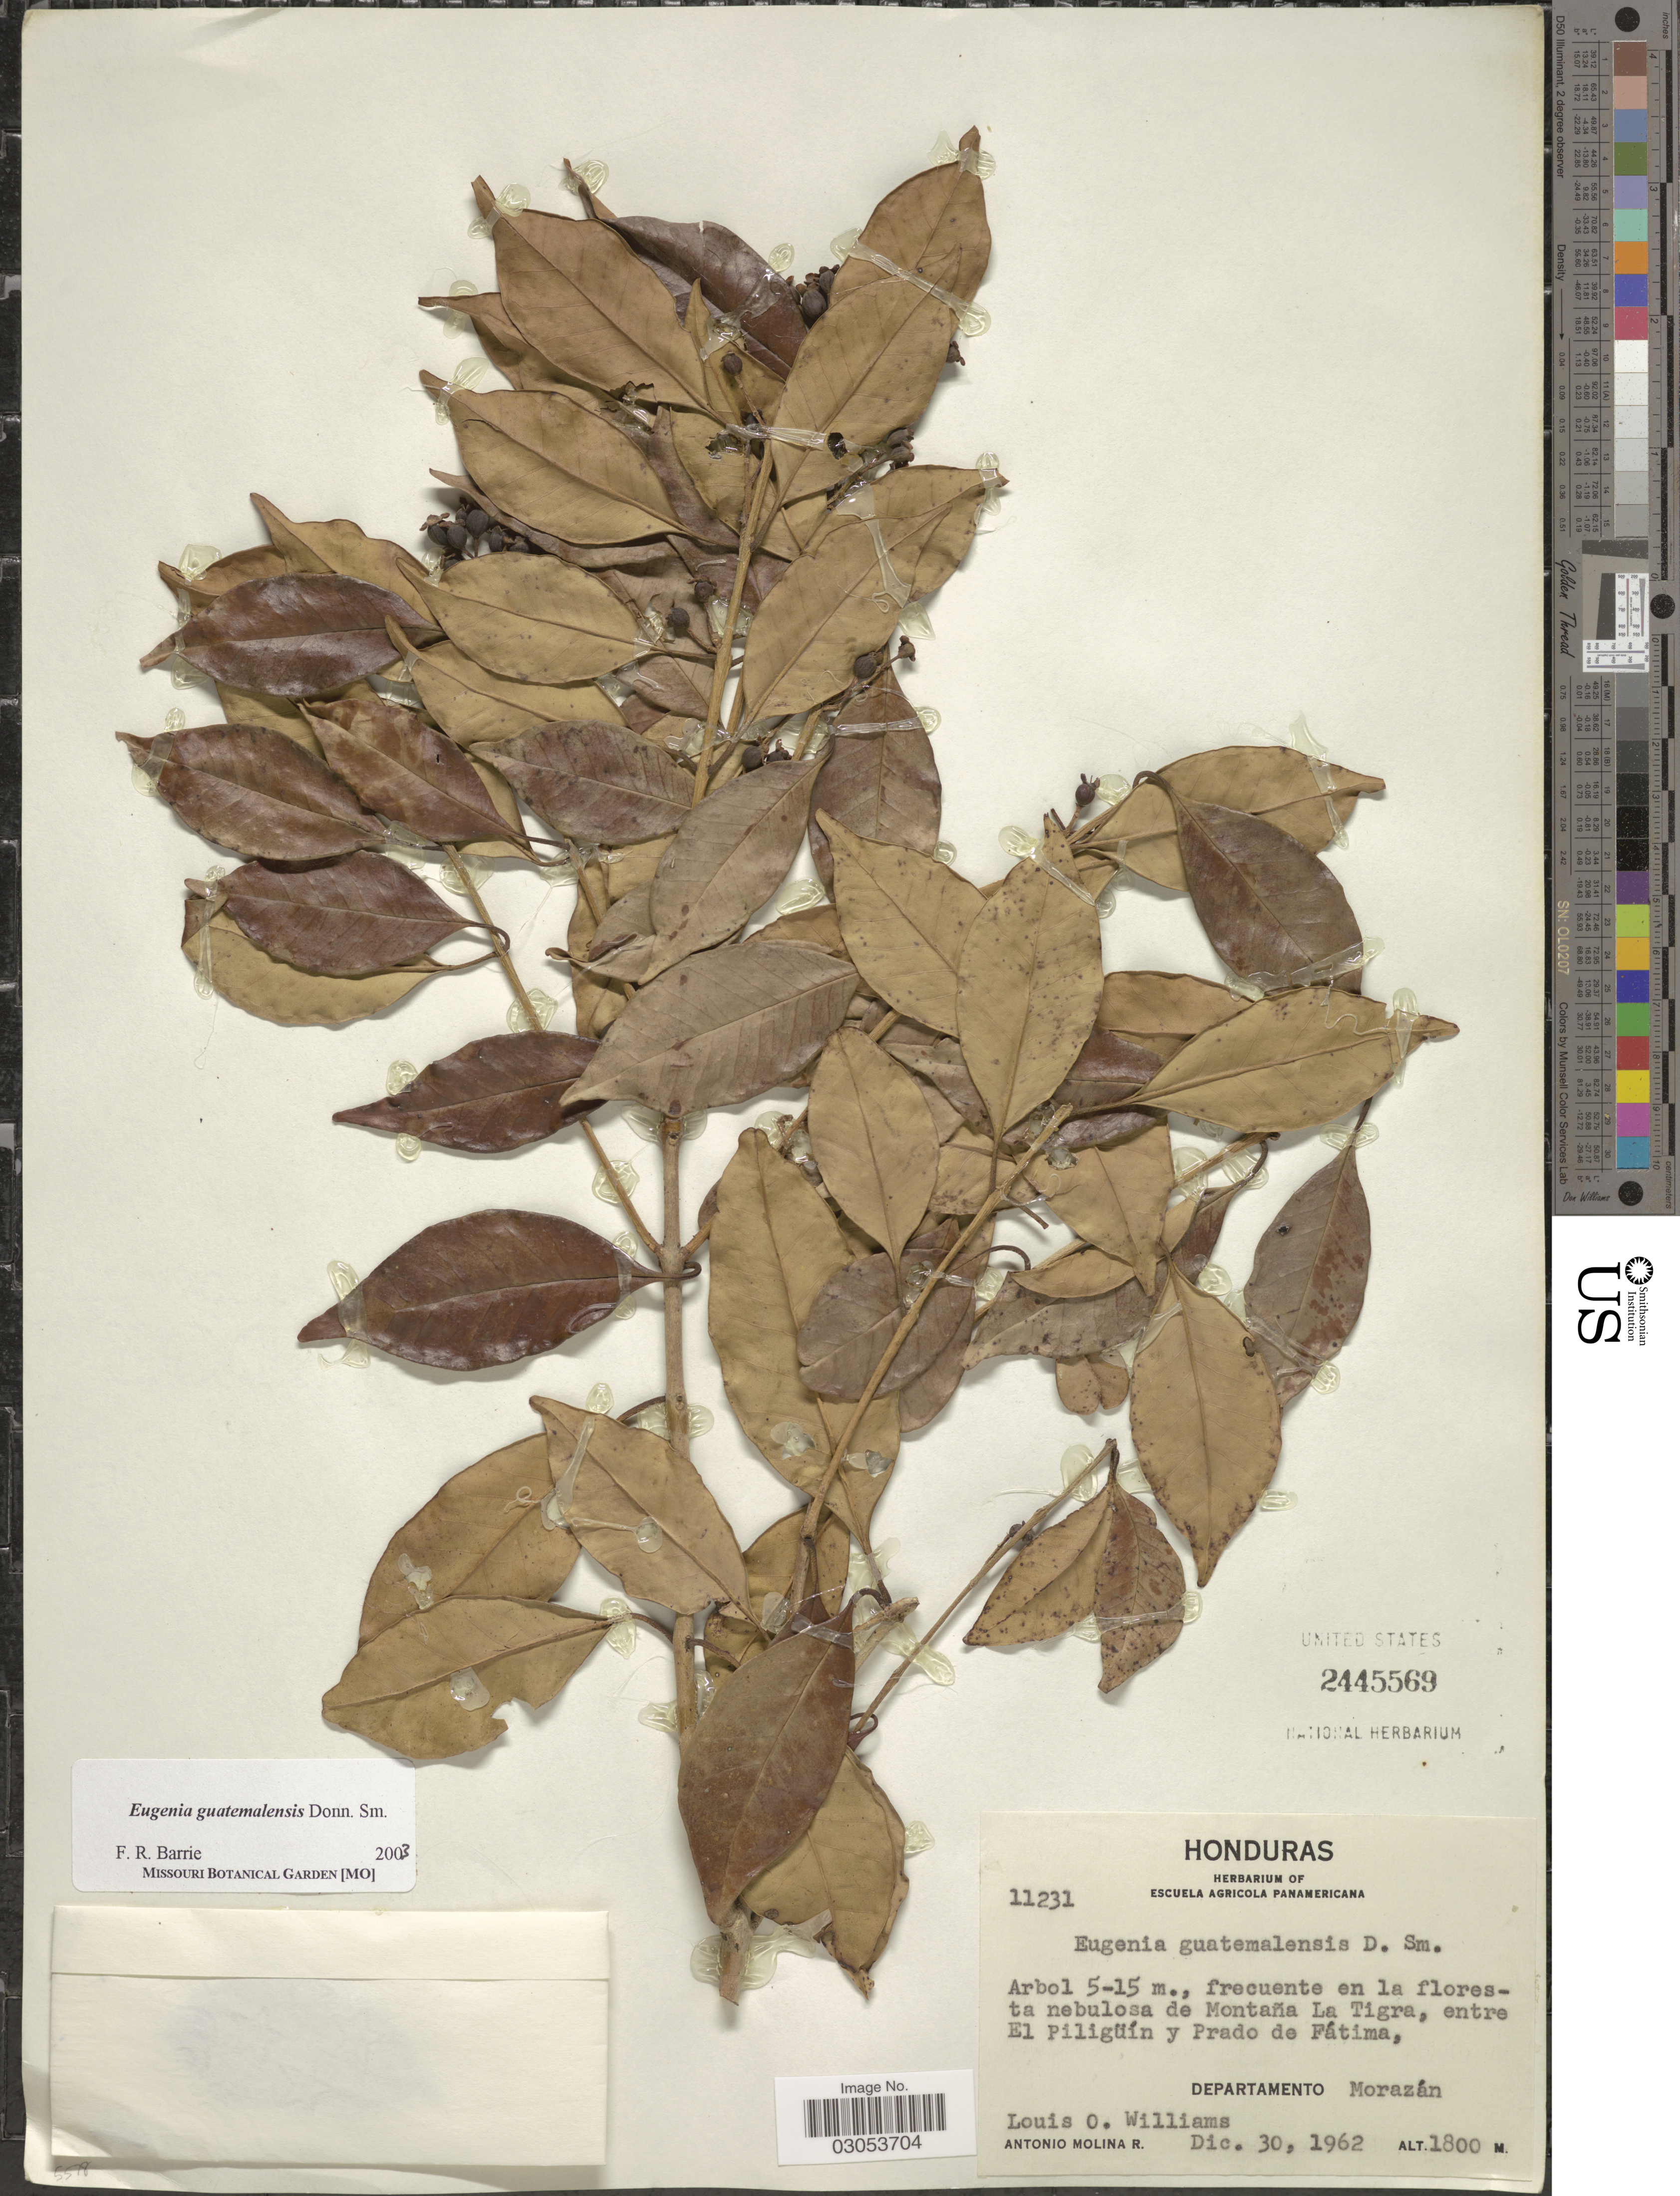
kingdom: Plantae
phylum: Tracheophyta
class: Magnoliopsida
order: Myrtales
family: Myrtaceae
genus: Eugenia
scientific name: Eugenia guatemalensis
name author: Donn. Sm.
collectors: L. O. Williams & A. Molina R.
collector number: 11231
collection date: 1962-12-30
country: Honduras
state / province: Fco. Morazán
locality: Frecuente en la floresta nebulosa de Montaña La Tigra, entre El Piligüín y Prado de Fátima, Departamento Morazán.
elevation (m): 1800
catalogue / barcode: US 2445569